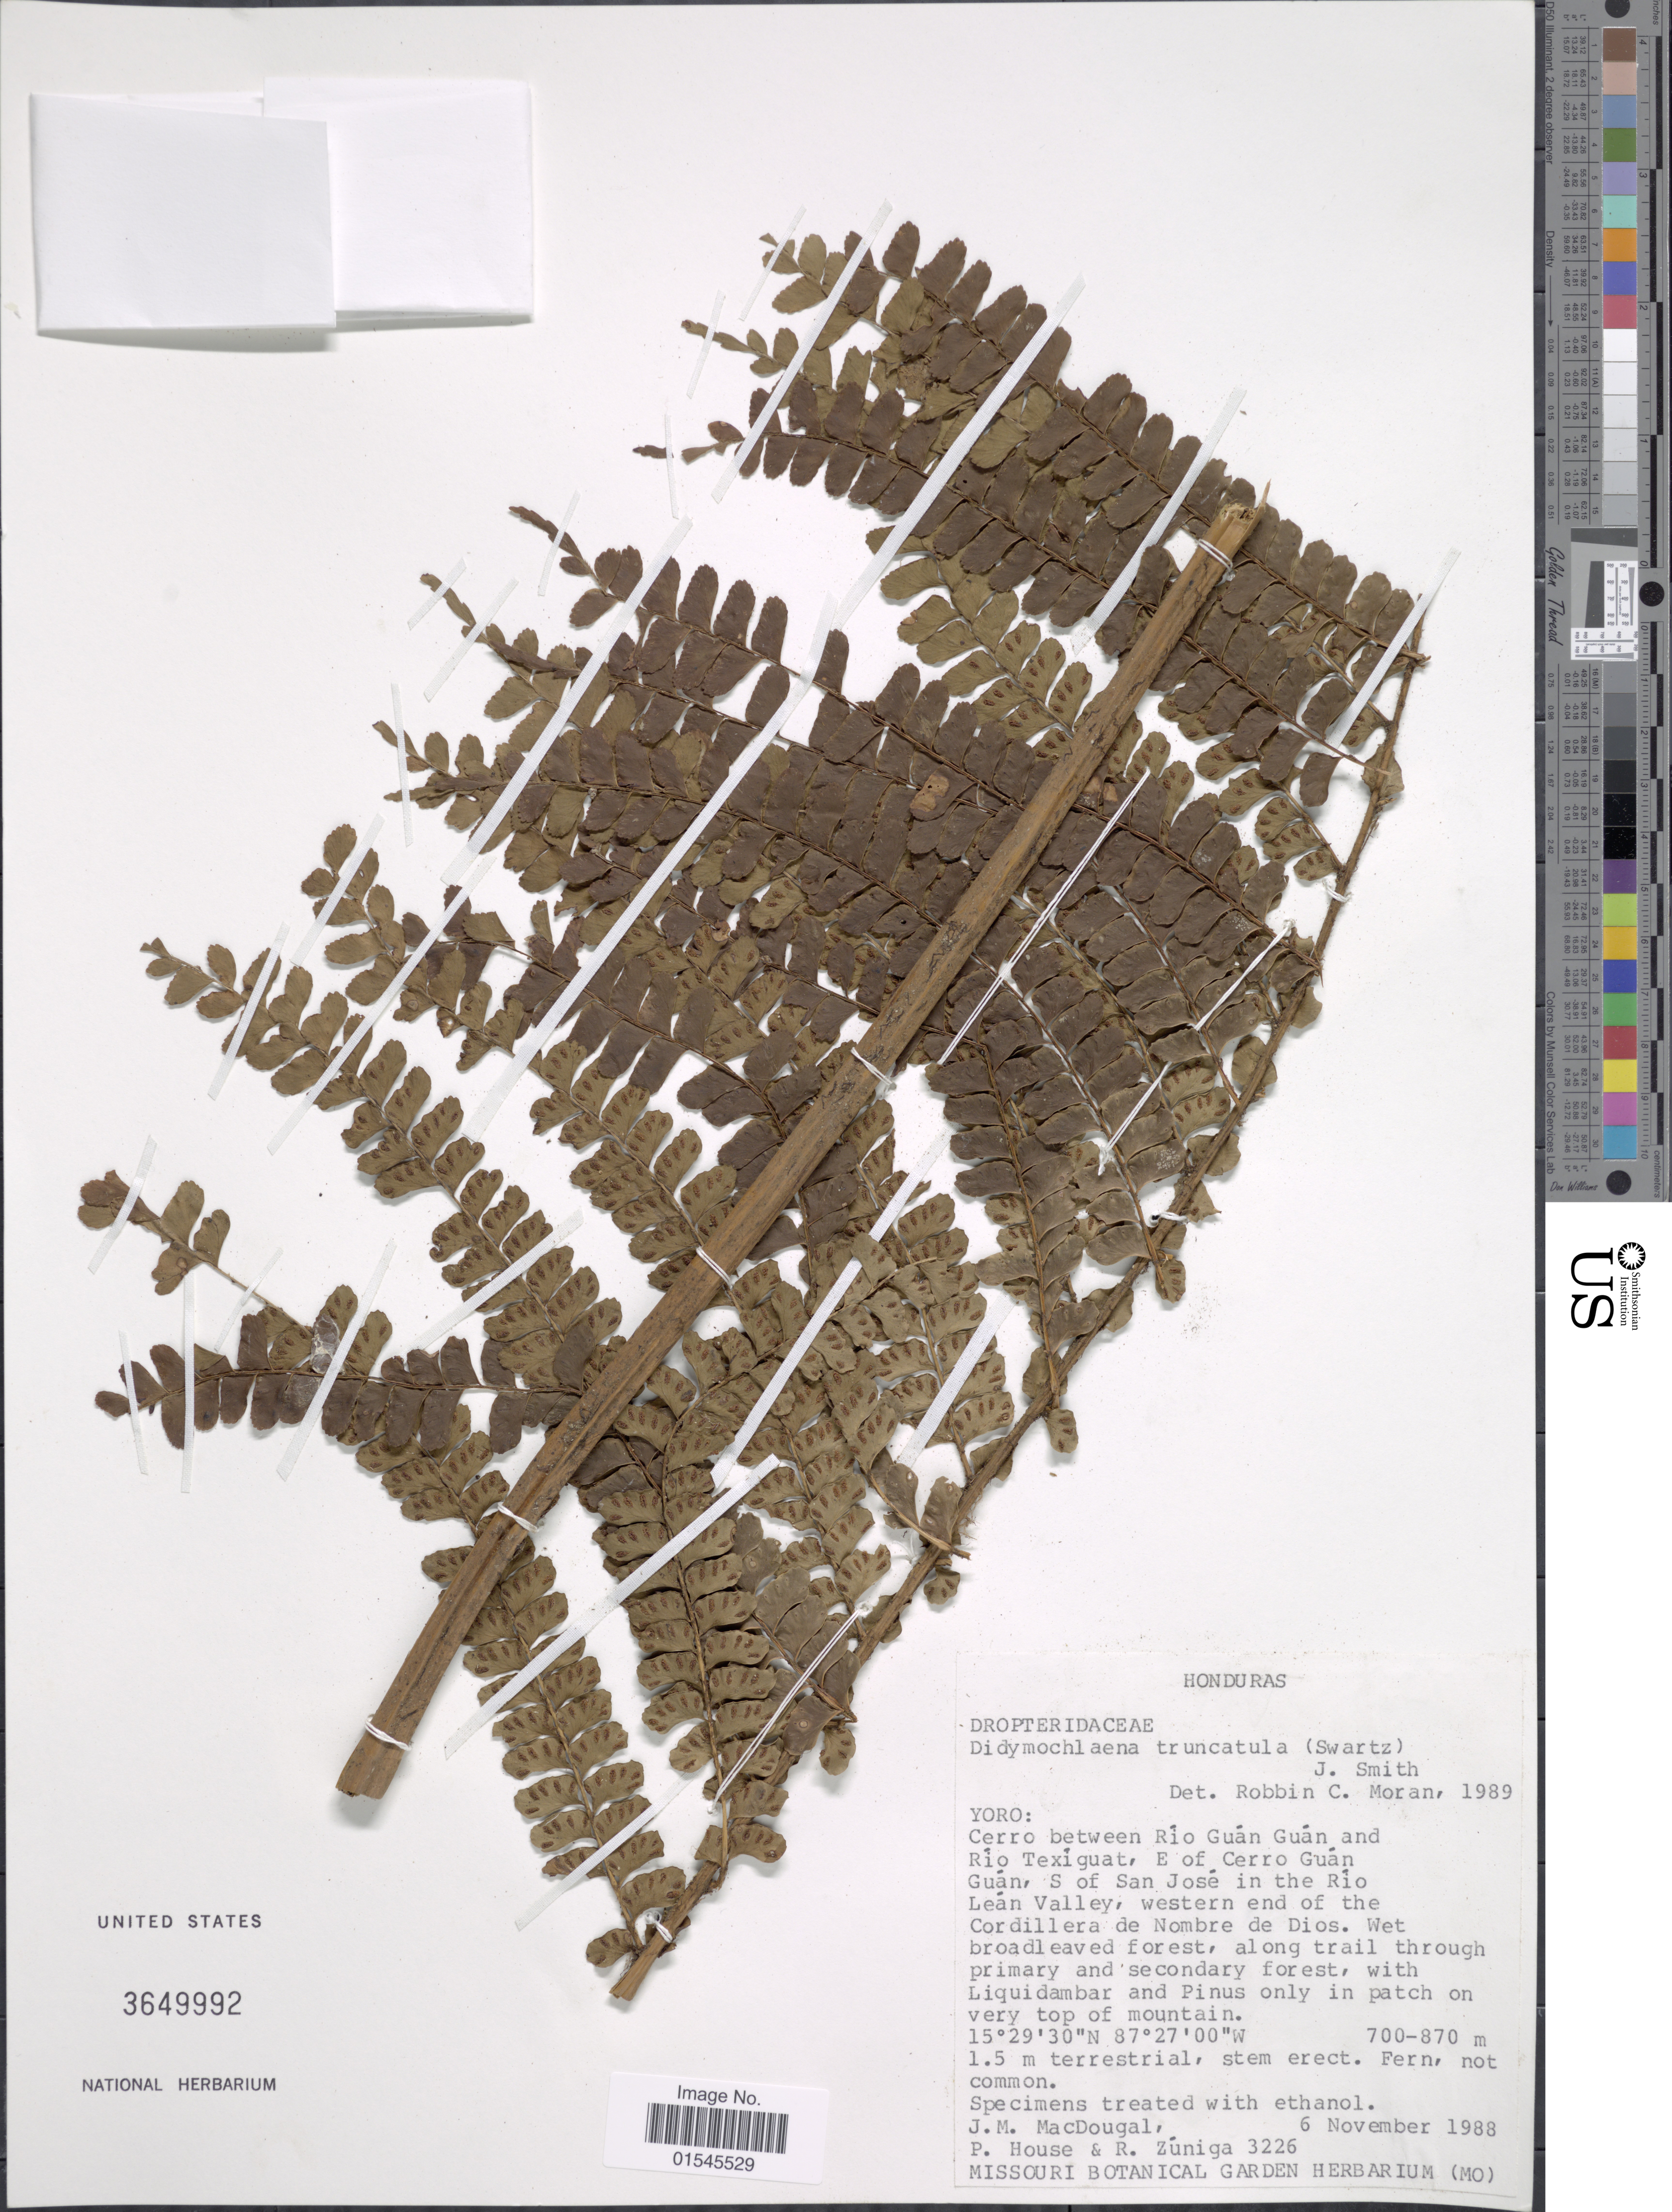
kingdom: Plantae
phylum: Tracheophyta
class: Polypodiopsida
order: Polypodiales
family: Didymochlaenaceae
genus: Didymochlaena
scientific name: Didymochlaena truncatula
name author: (Sw.) J. Sm.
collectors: J. M. MacDougal, P. House & R. Zuniga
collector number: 3226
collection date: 1988-11-06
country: Honduras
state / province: Yoro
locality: Yoro: Cerro between Rio Guan Guan and Rio Texiguat, E of Cerro Guan Guan, S of San Jose in the Rio Lean Valley, western end of the Cordillera de Nombre de Dios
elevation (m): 700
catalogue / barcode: US 3649992